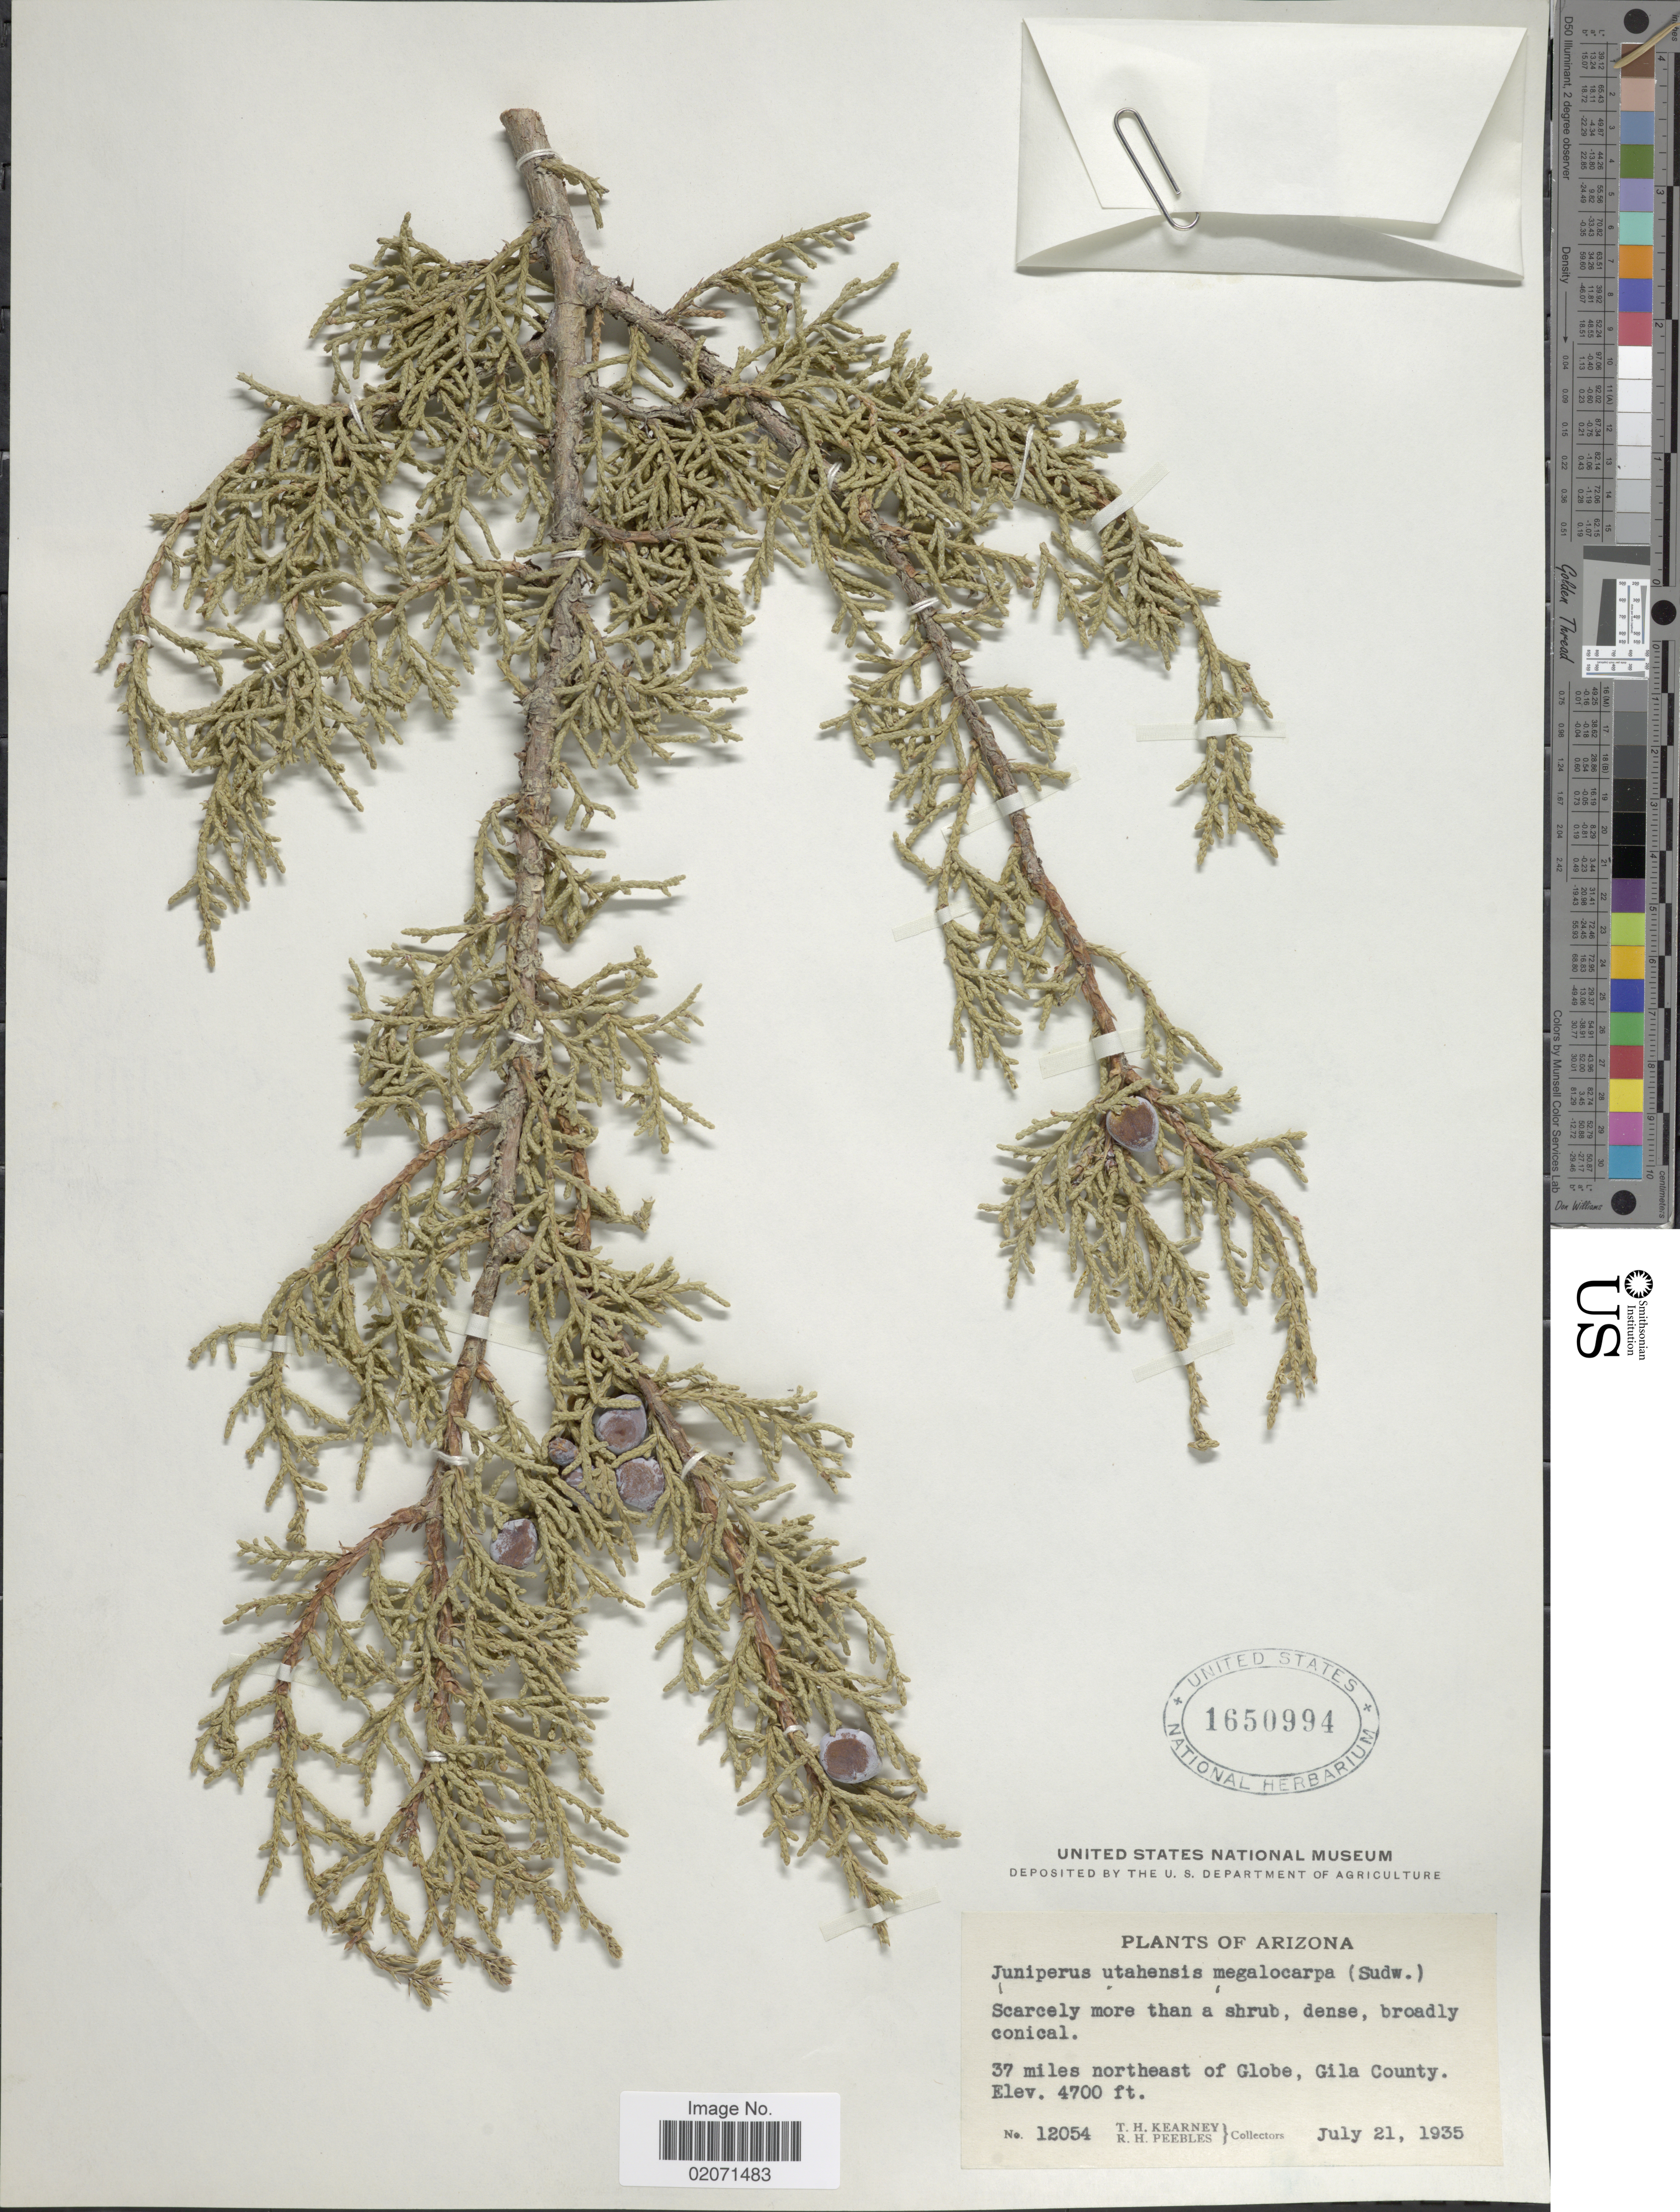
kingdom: Plantae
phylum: Tracheophyta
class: Pinopsida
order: Pinales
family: Cupressaceae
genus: Juniperus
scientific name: Juniperus osteosperma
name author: (Torr.) Little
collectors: T. H. Kearney & R. H. Peebles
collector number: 12054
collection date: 1935-07-21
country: United States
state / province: Arizona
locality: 37 miles northeast of Globe, Gila County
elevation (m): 1433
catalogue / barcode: US 1650994